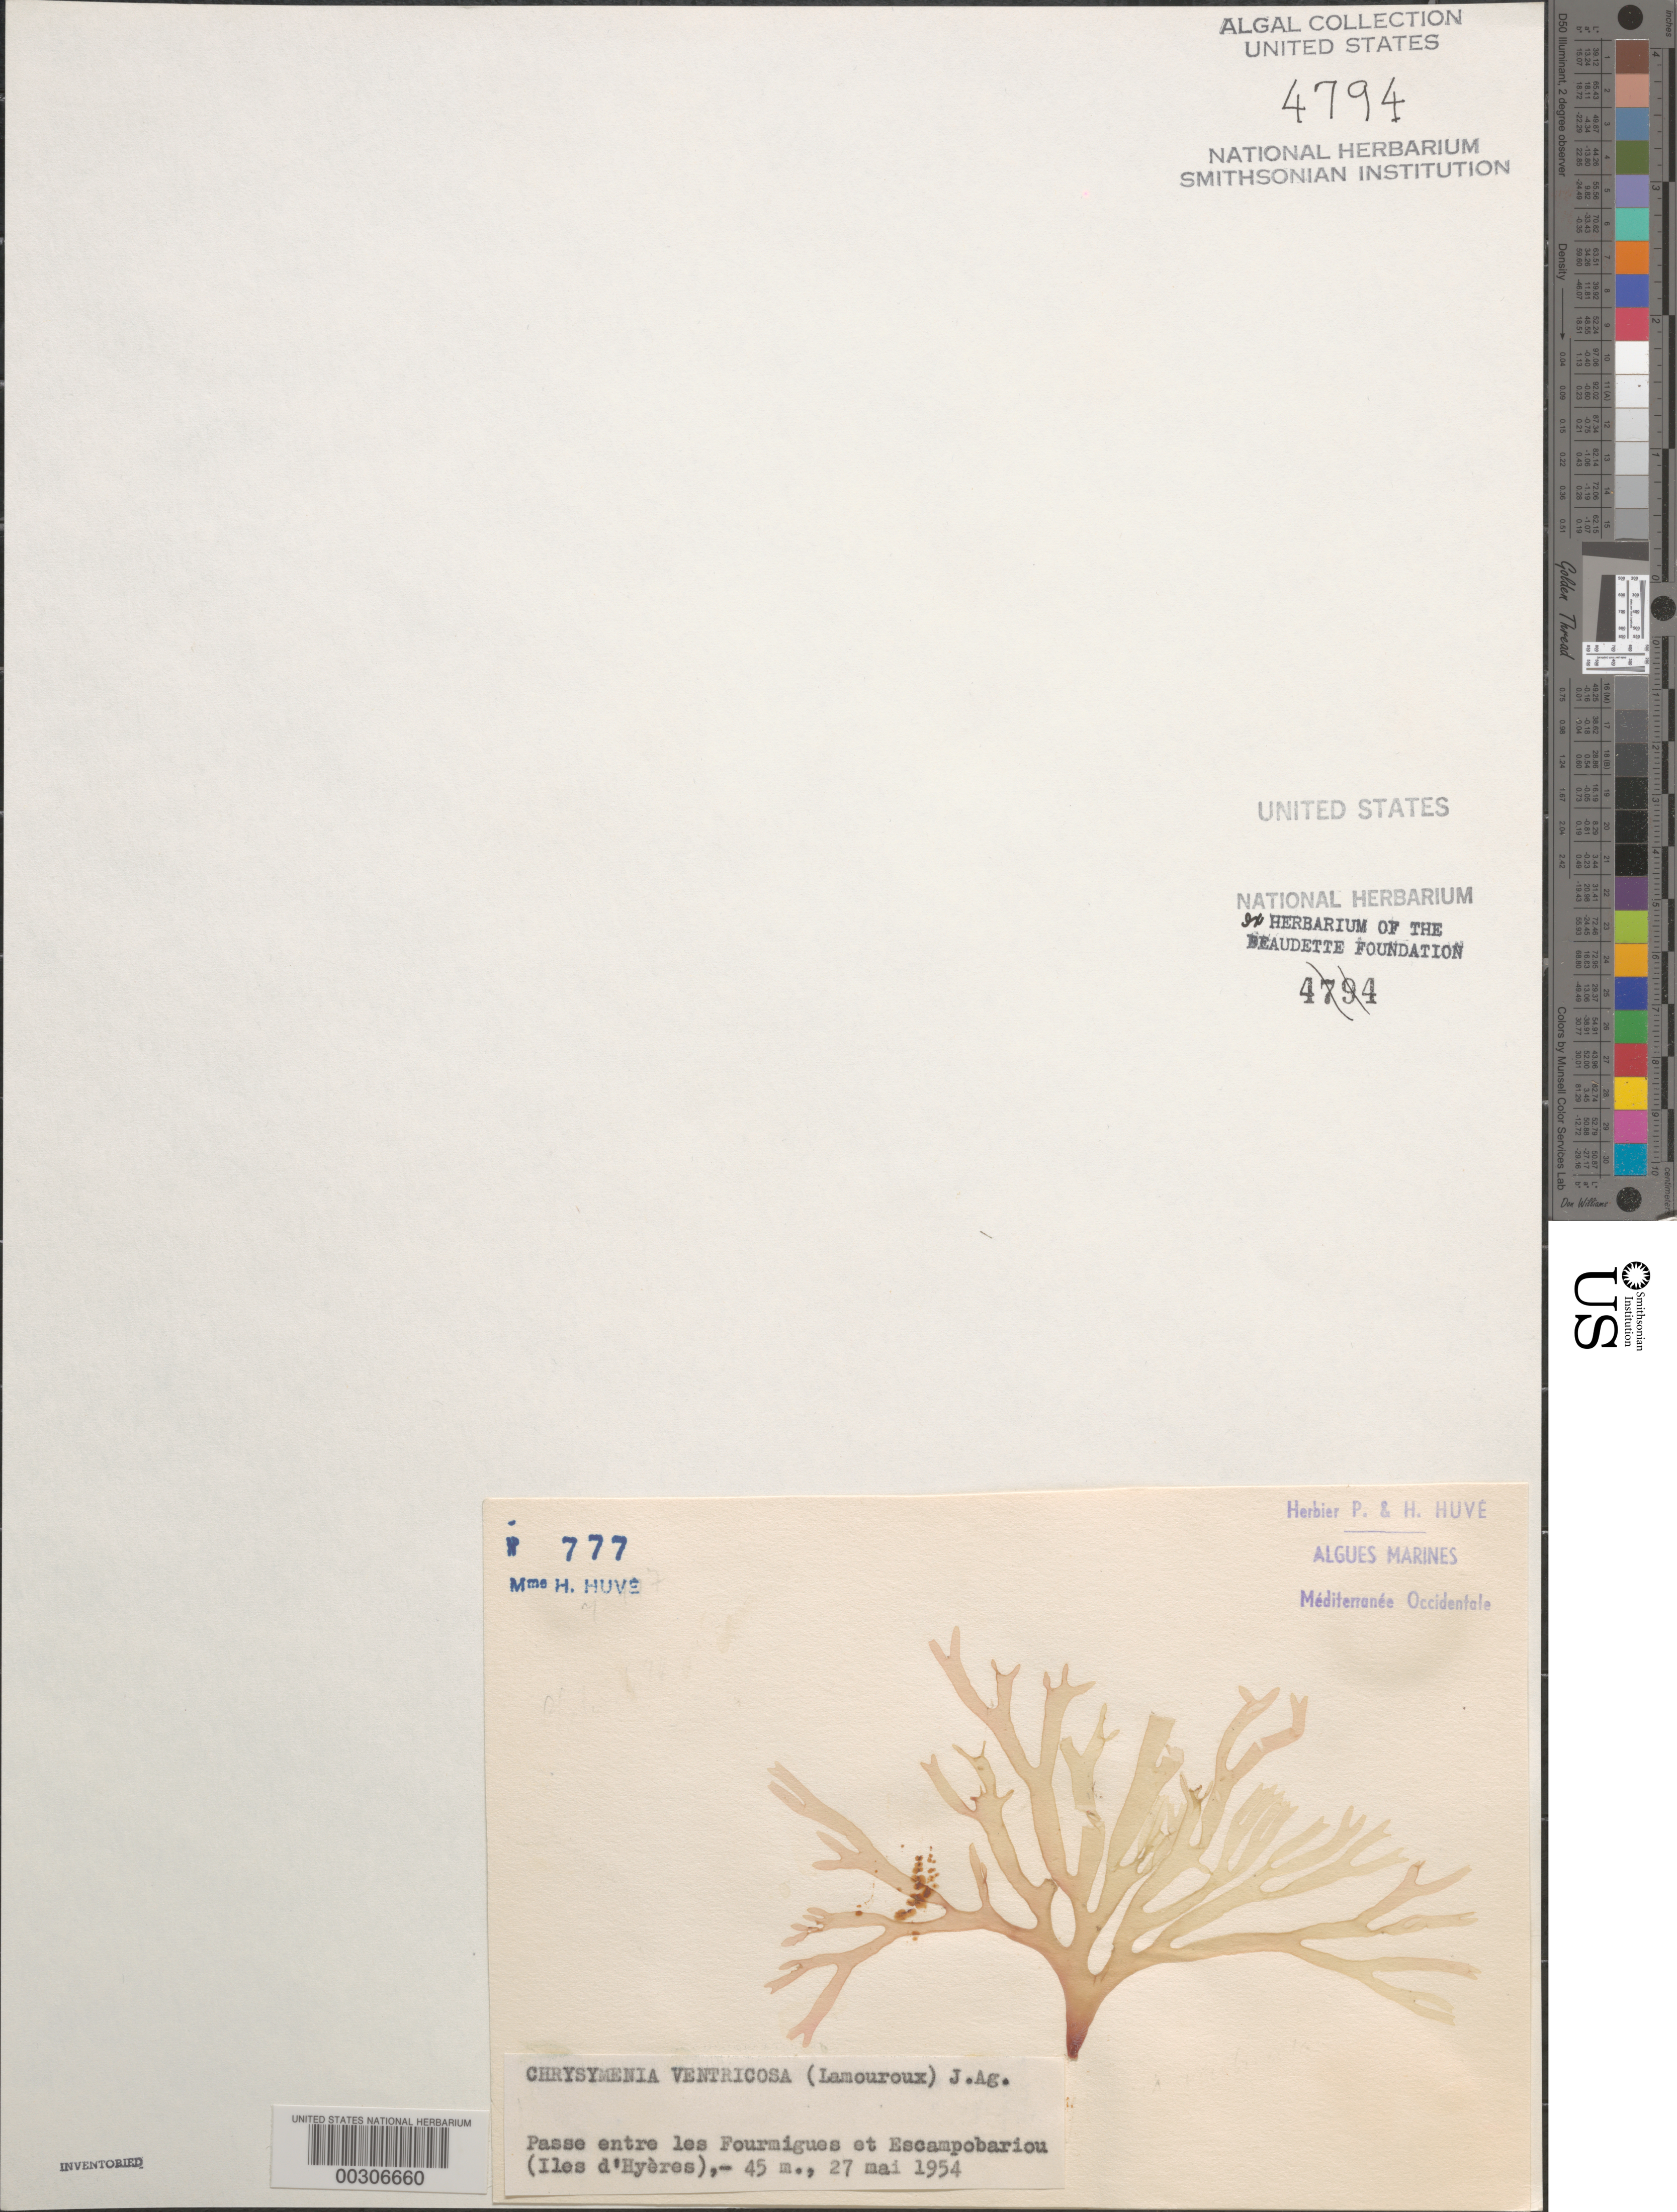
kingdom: Plantae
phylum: Rhodophyta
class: Florideophyceae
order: Rhodymeniales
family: Rhodymeniaceae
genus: Chrysymenia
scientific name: Chrysymenia ventricosa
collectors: H. Huvé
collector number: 777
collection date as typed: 27 May 1954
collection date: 1954-05-27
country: France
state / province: Provence-Alpes-Côte d'Azur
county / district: Var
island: Iles d'Hyeres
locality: Between Fourmigues and Escampobariou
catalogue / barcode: US 4794